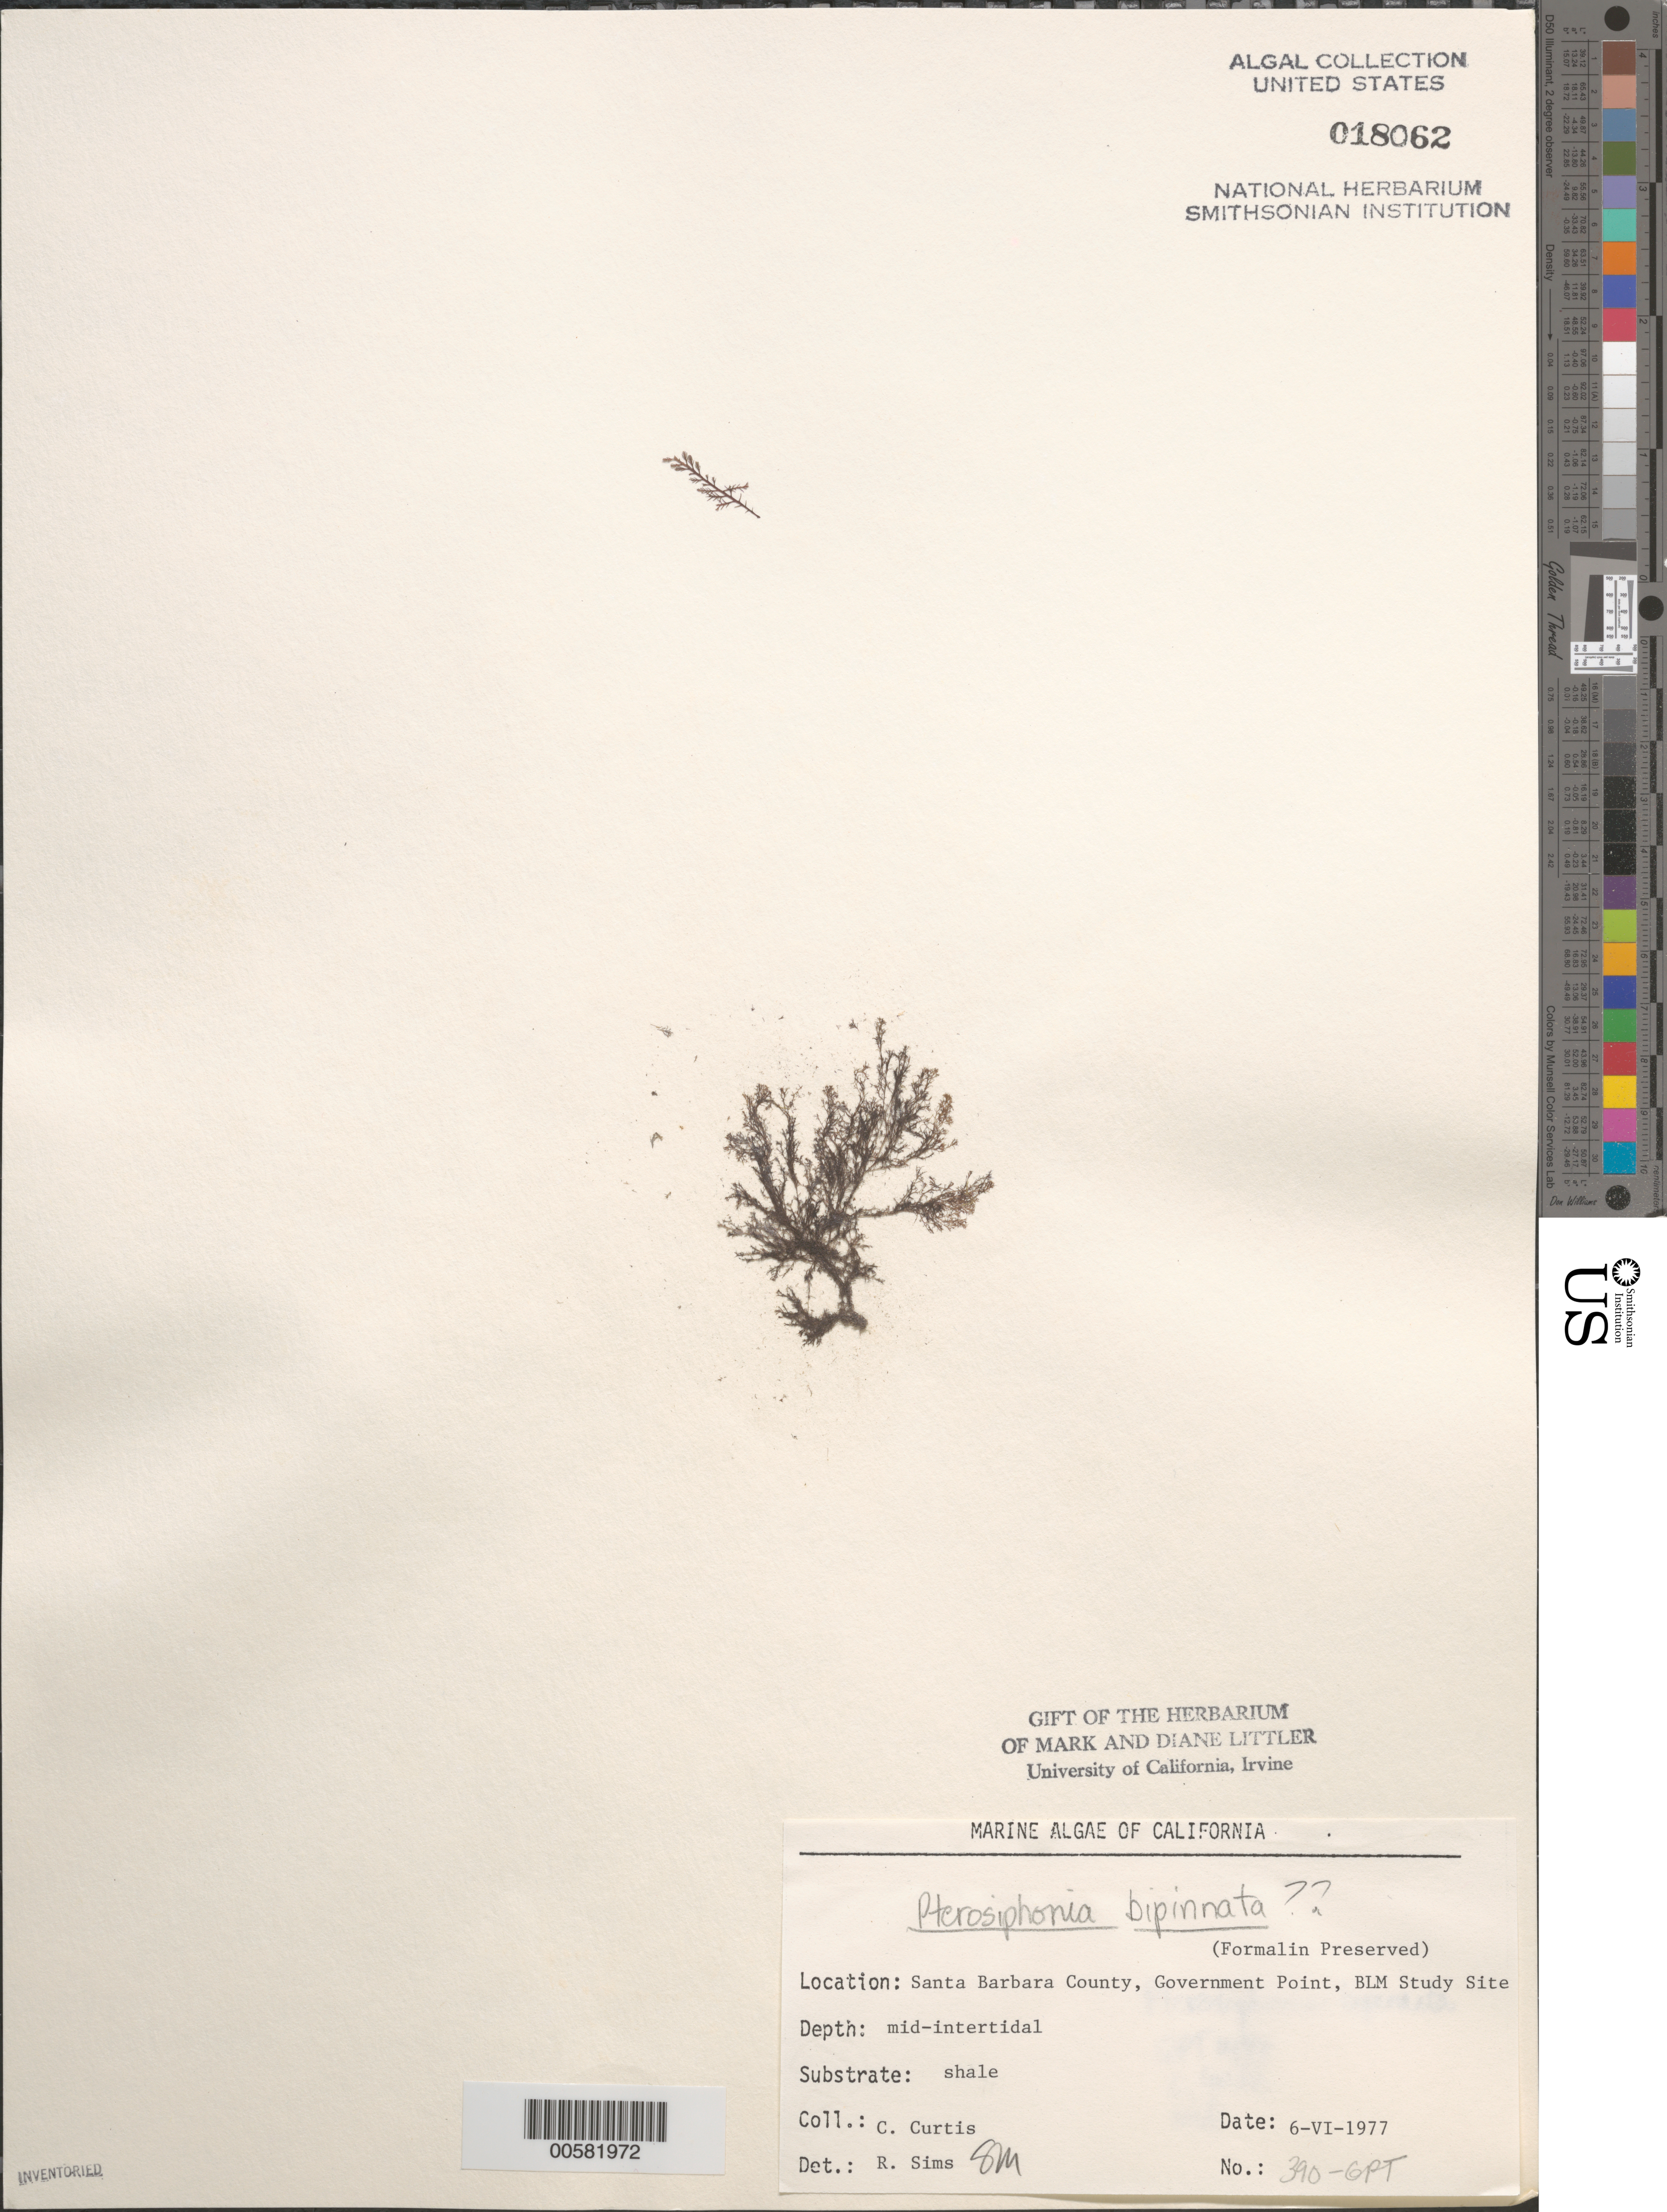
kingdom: Plantae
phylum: Rhodophyta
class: Florideophyceae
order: Ceramiales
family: Rhodomelaceae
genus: Savoiea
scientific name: Savoiea bipinnata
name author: (Postels & Rupr.) M.J. Wynne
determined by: Algae name updating Project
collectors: C. Curtis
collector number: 390-gpt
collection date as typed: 06 Jun 1977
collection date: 1977-06-06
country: United States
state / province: California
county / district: Santa Barbara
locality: Government Point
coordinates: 34 26'31"N, 120 24'06"W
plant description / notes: BLM-SOCALBIGHT Rocky Intertidal Survey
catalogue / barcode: US 18062